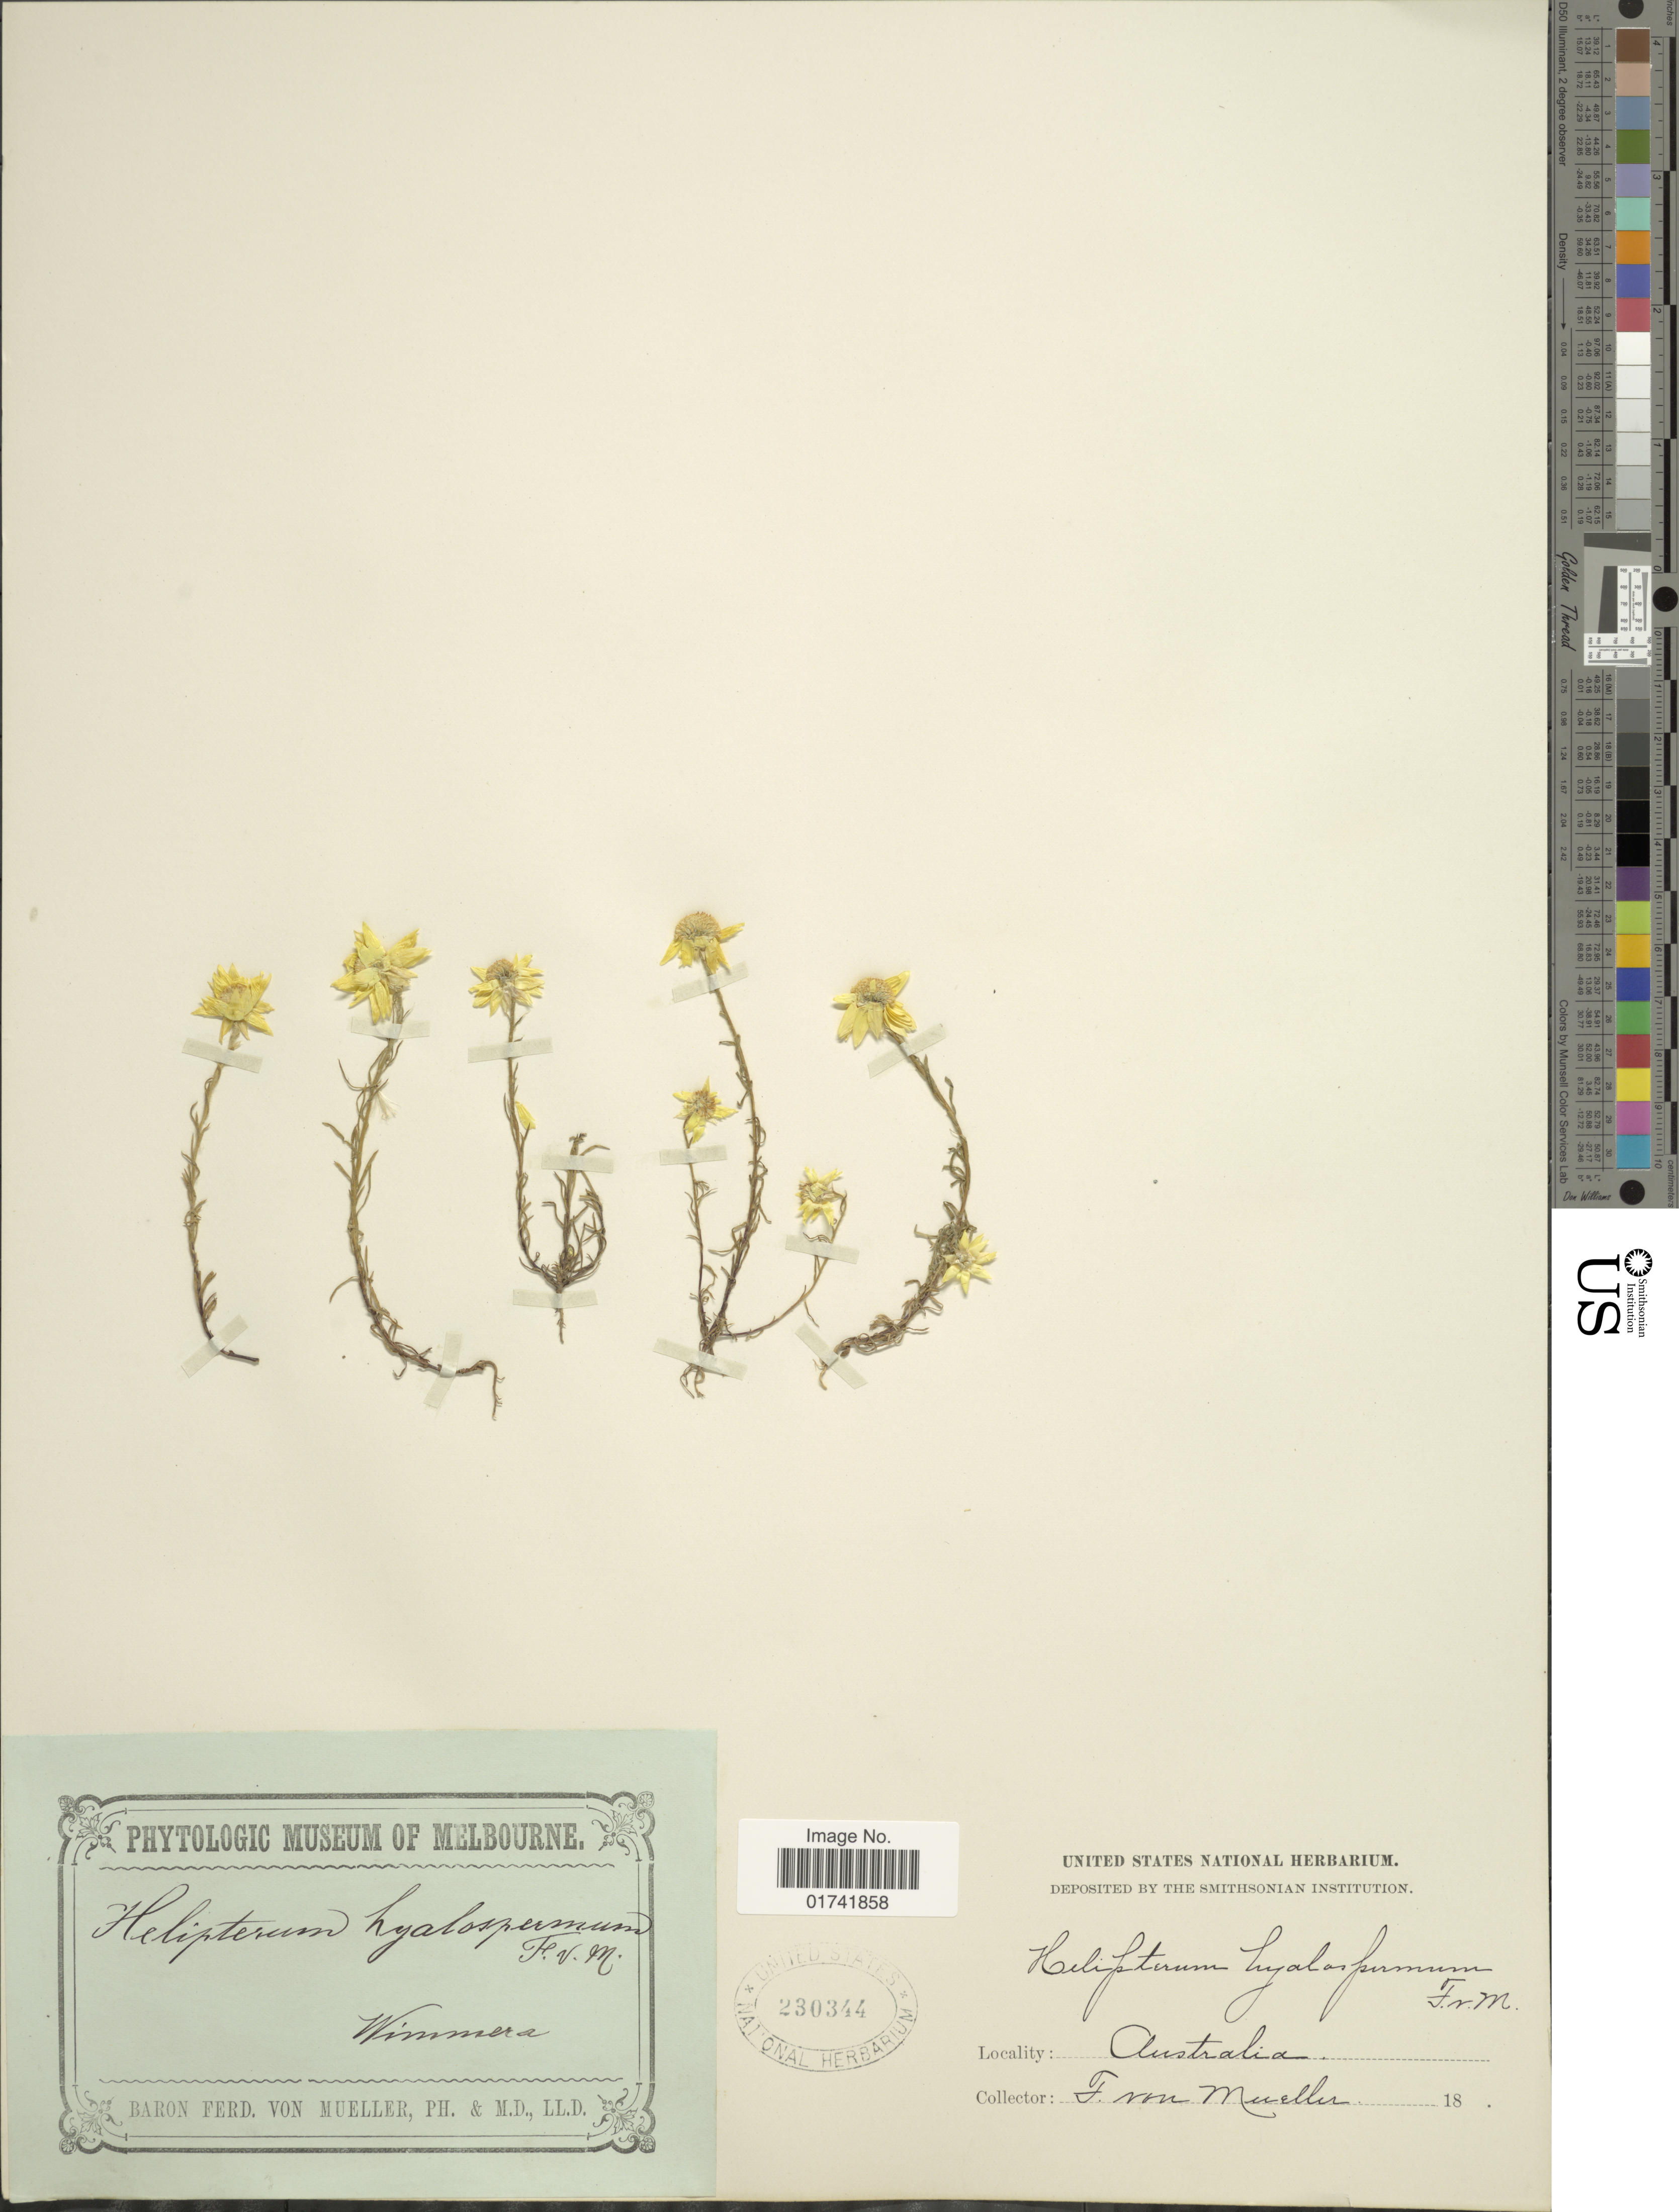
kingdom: Plantae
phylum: Tracheophyta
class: Magnoliopsida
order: Asterales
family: Asteraceae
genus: Hyalosperma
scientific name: Hyalosperma glutinosum subsp. glutinosum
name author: Steetz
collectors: F. von Mueller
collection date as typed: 18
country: Australia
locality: Wimmera.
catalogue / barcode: US 230344